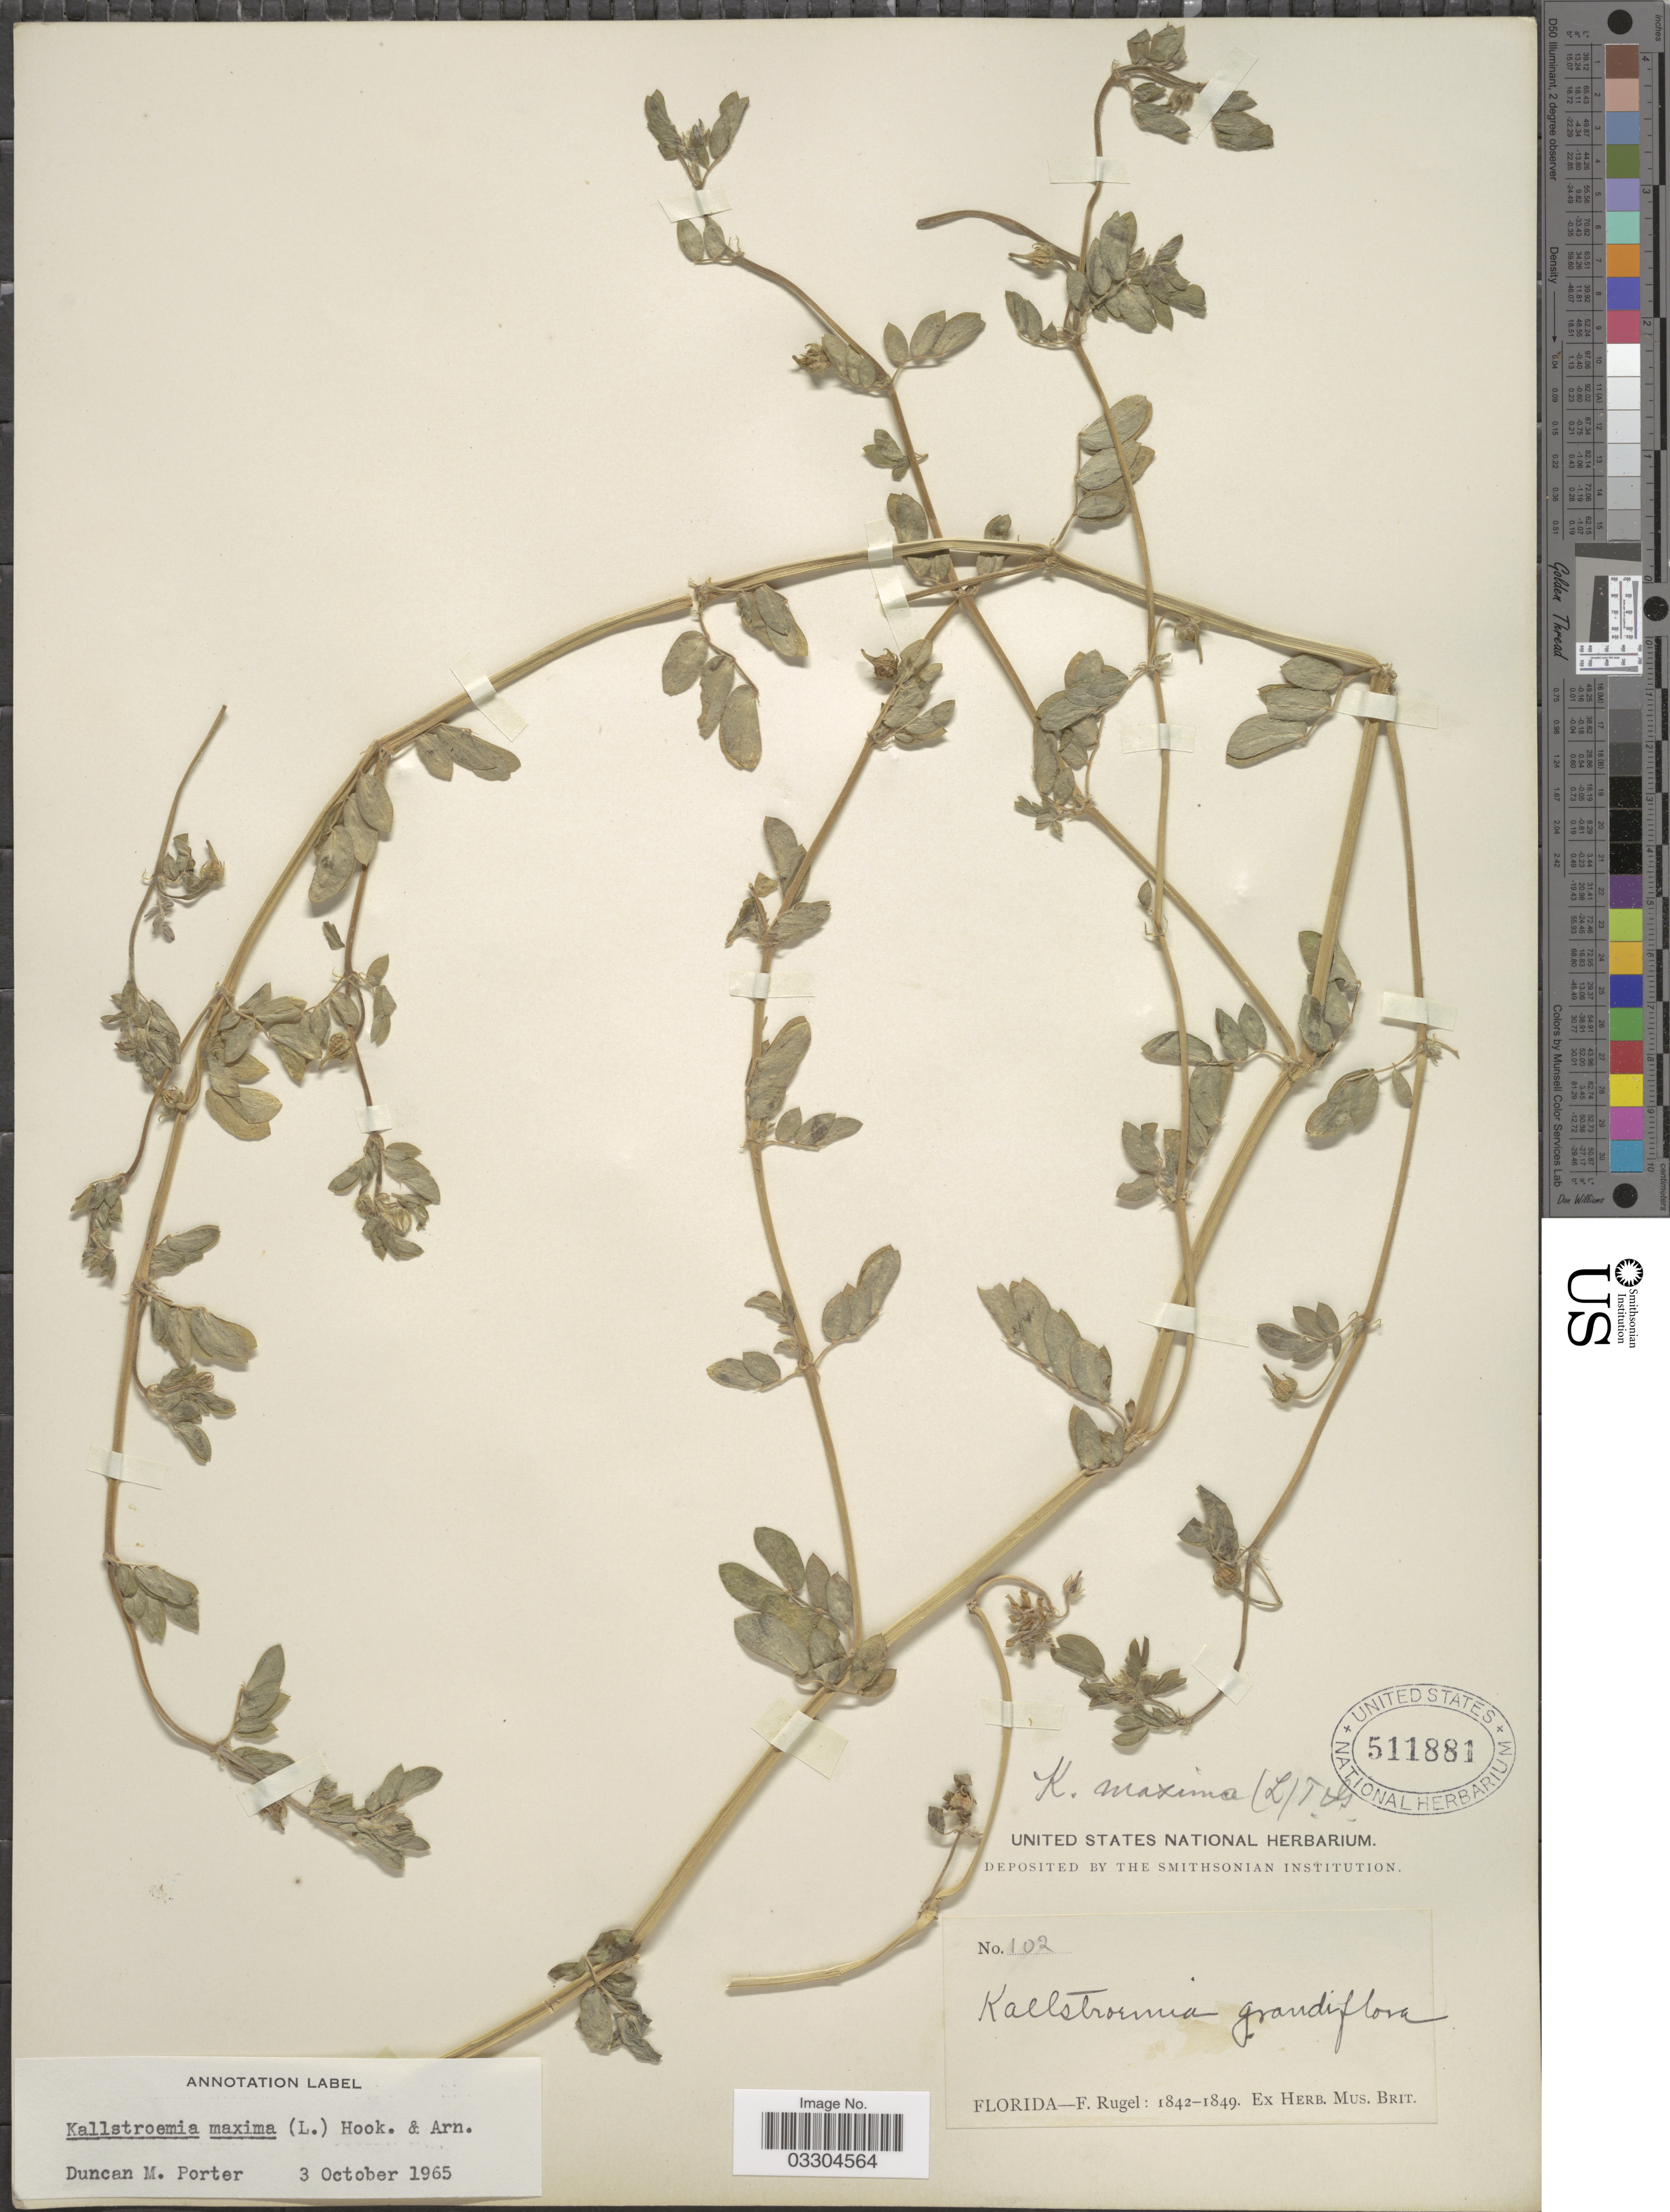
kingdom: Plantae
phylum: Tracheophyta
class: Magnoliopsida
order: Zygophyllales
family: Zygophyllaceae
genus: Kallstroemia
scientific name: Kallstroemia maxima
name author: (L.) Hook. & Arn.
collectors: F. Rugel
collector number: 102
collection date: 1842/1849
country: United States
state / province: Florida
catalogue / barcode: US 511881